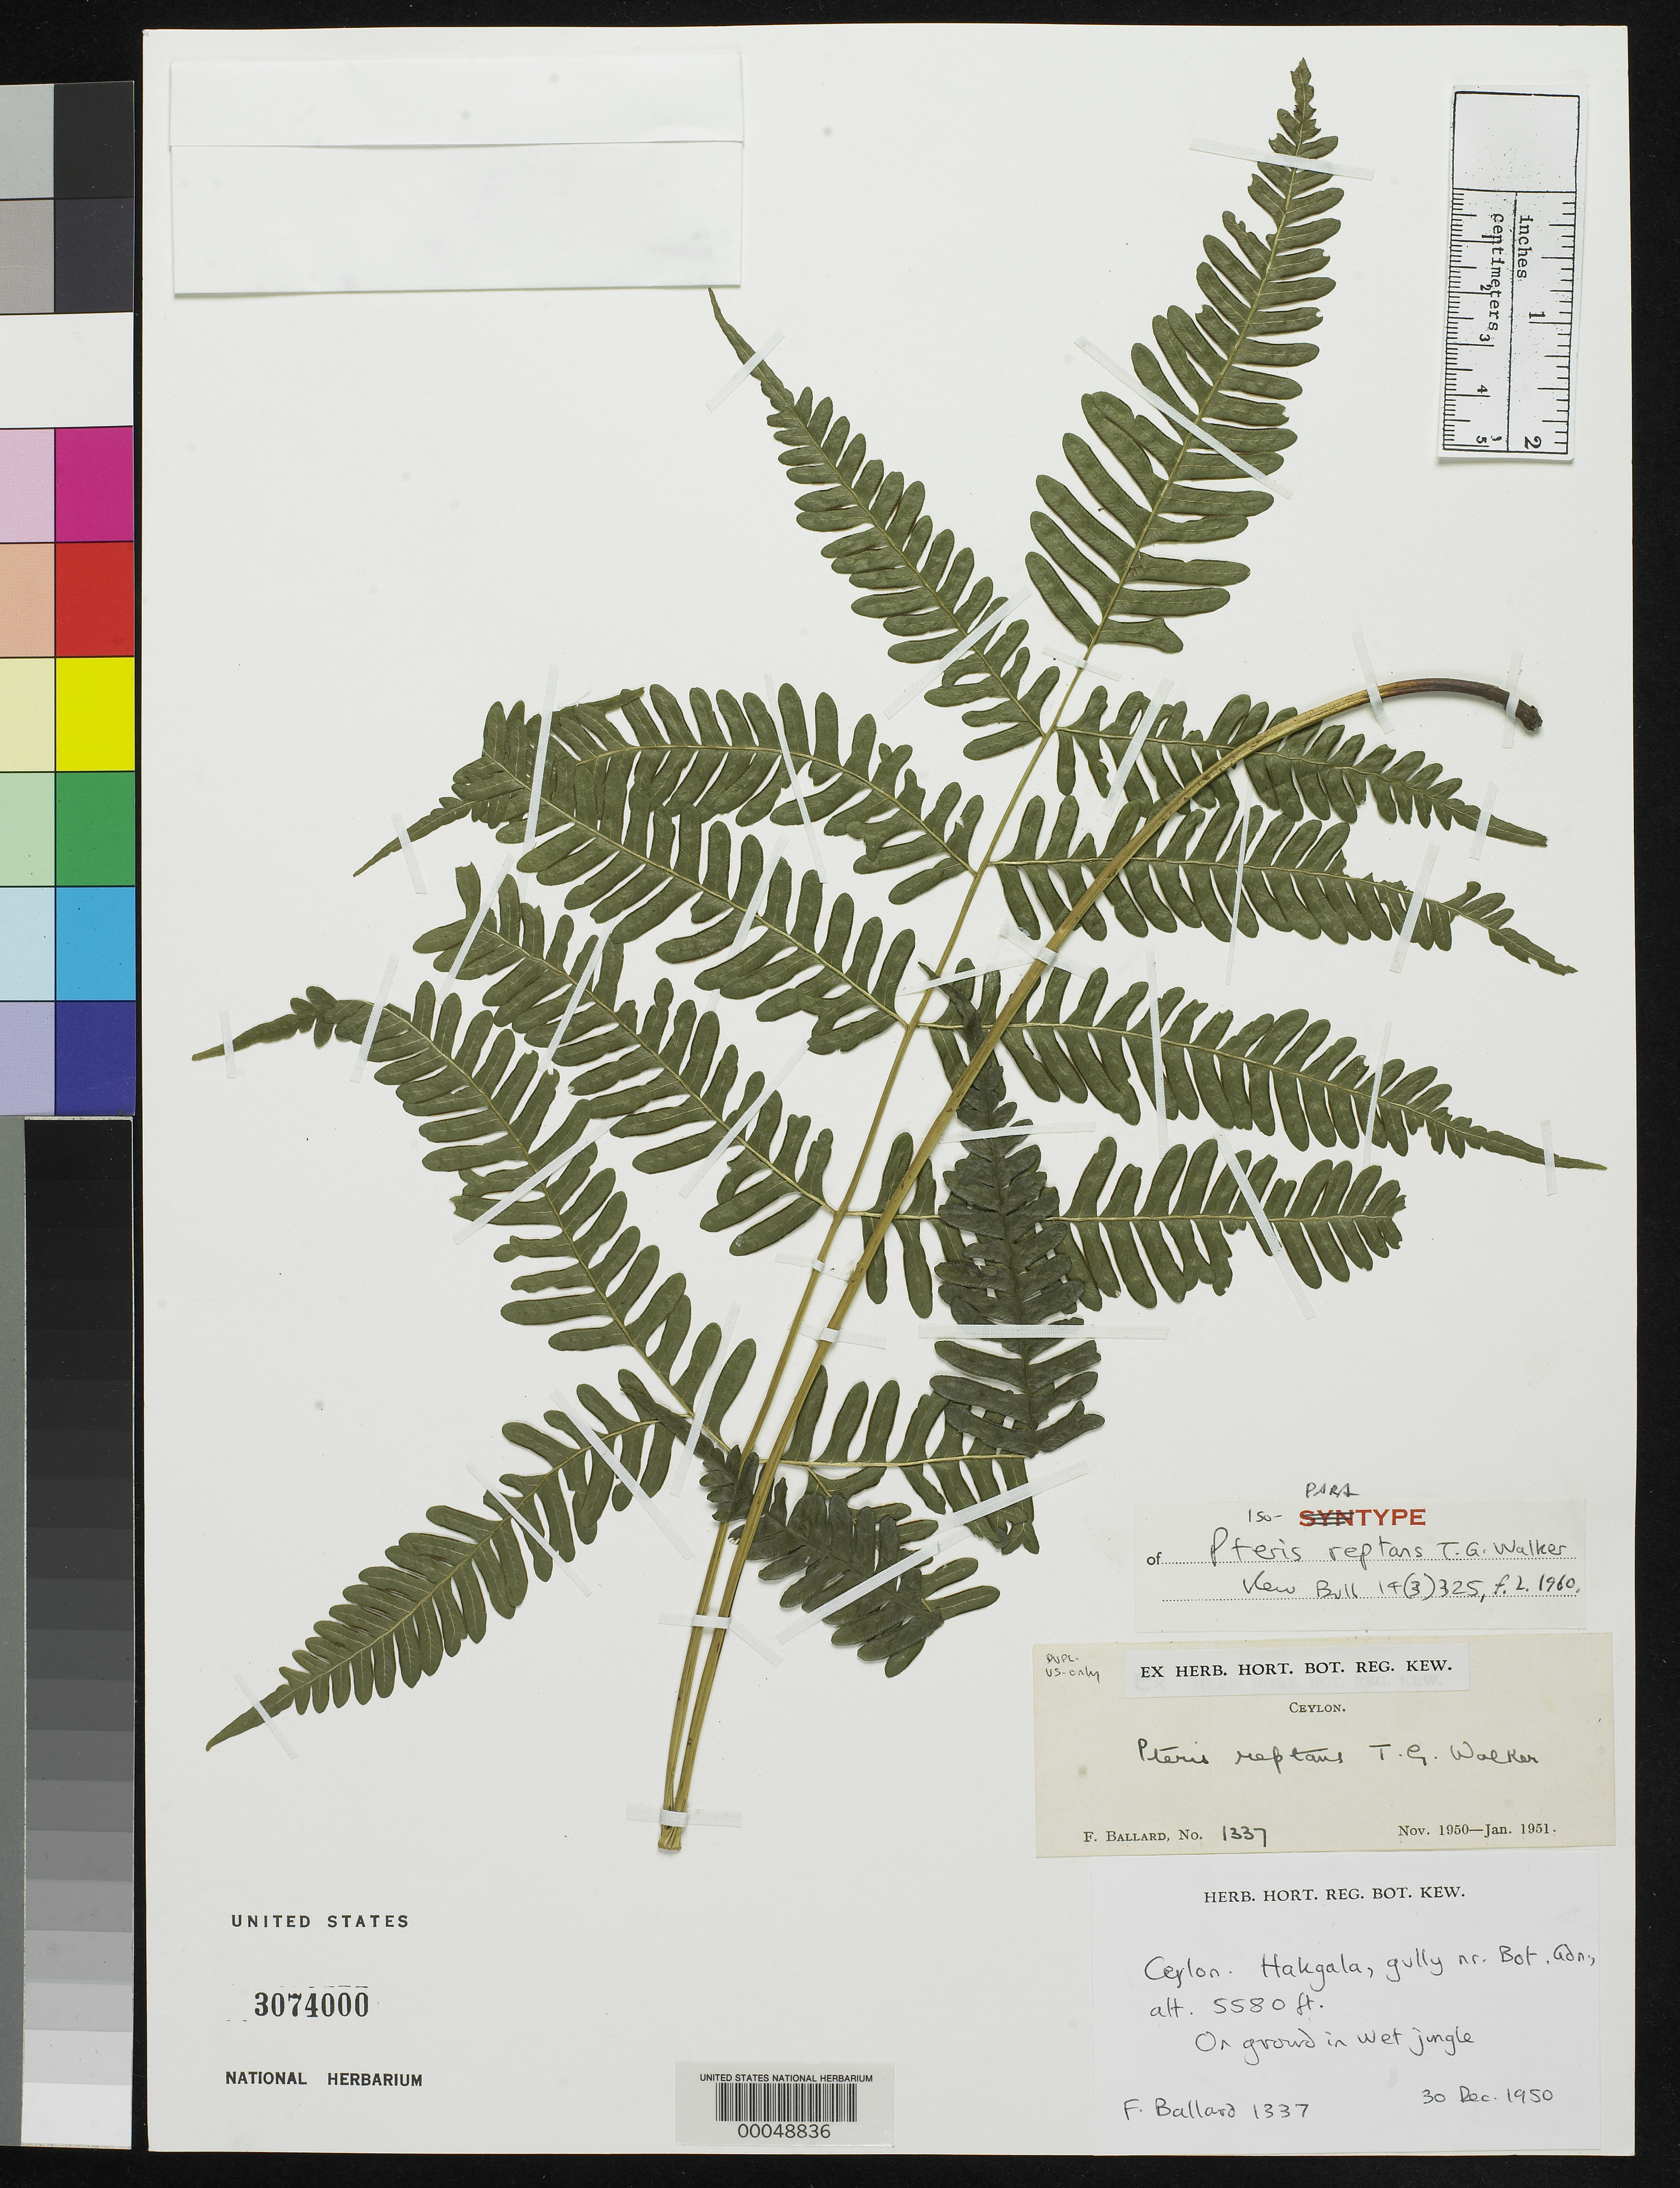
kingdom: Plantae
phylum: Tracheophyta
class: Polypodiopsida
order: Polypodiales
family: Pteridaceae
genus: Pteris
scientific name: Pteris reptans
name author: T.G. Walker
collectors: F. Ballard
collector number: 1337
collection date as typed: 30 Dec 1950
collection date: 1950-12-30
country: Sri Lanka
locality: Hakgala, gully near botanical garden.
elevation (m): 1701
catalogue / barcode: US 3074000